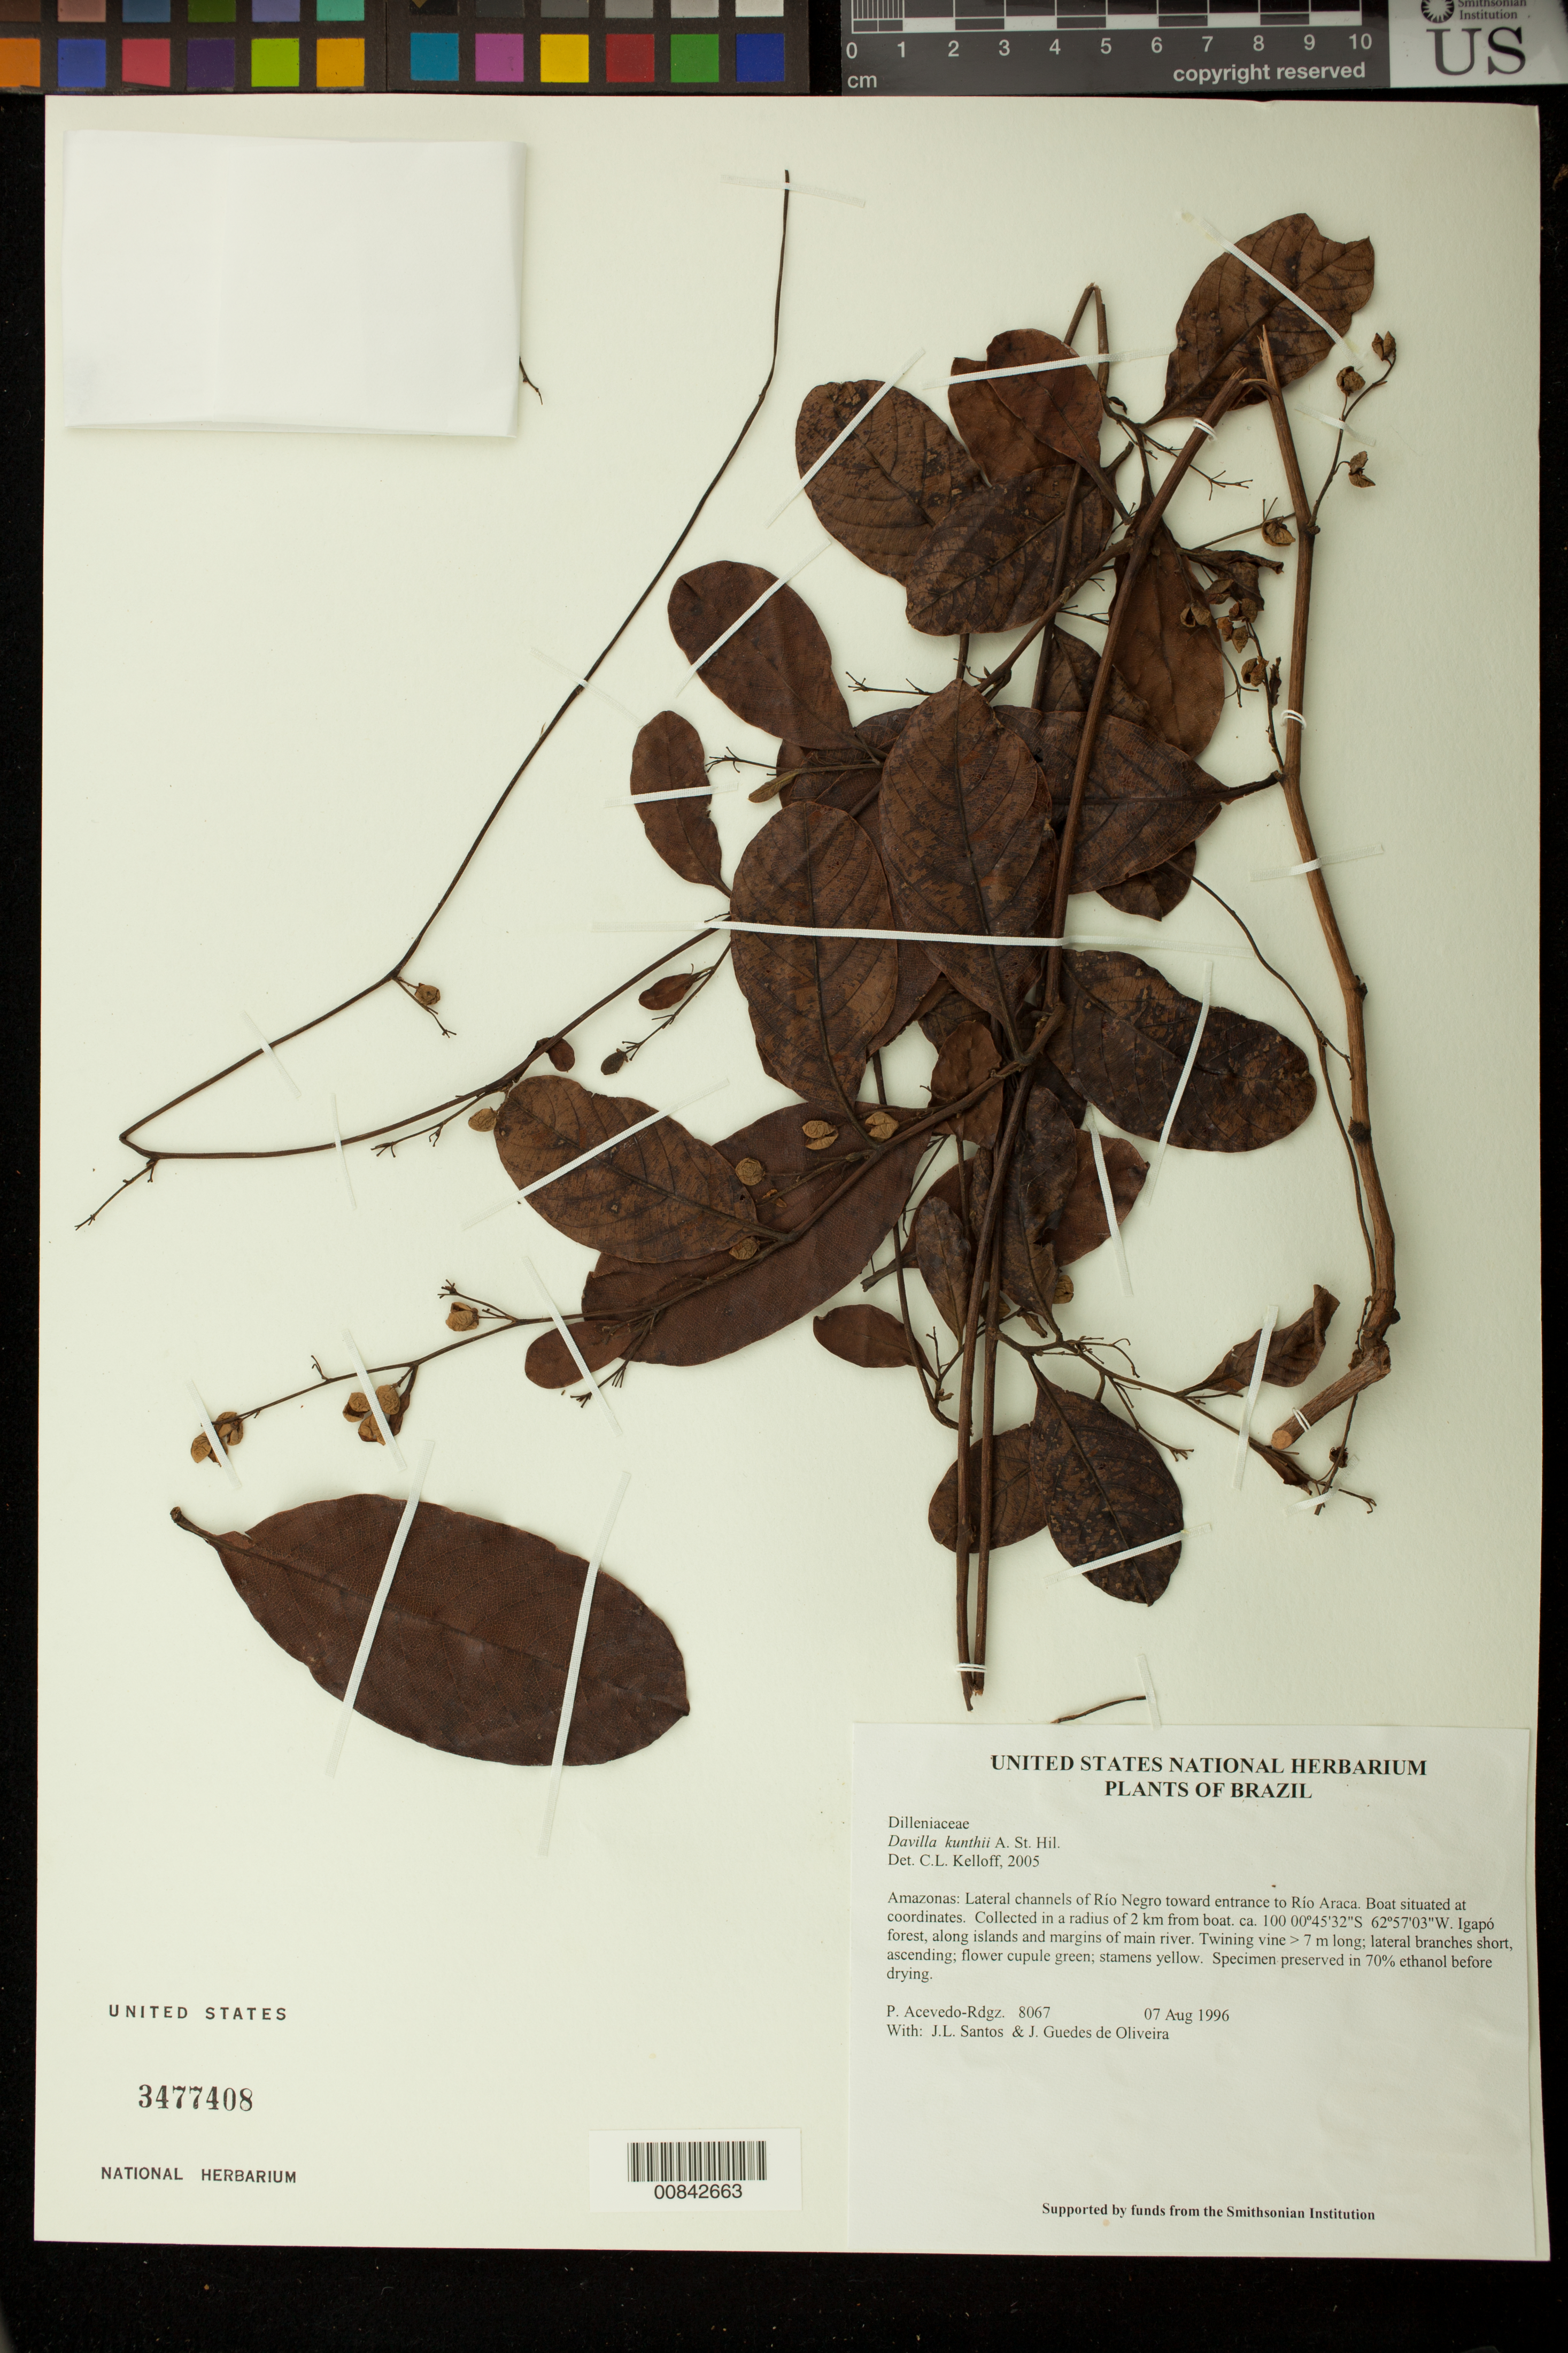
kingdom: Plantae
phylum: Tracheophyta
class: Magnoliopsida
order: Dilleniales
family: Dilleniaceae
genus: Davilla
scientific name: Davilla kunthii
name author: A. St.-Hil.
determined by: Kelloff, Carol L., (US), Smithsonian Institution - National Museum of Natural History (UNITED STATES)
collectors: P. Acevedo-Rodr., J. L. Santos & J. Guedes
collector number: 8067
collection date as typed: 07 Aug 1996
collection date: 1996-08-07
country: Brazil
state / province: Amazonas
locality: Amazonas: Lateral channels of Río Negro toward entrance to Río Araca. Boat situated at coordinates. Collected in a radius of 2 km from boat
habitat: Igapó forest, along islands and margins of main river.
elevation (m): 100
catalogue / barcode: US 3477408